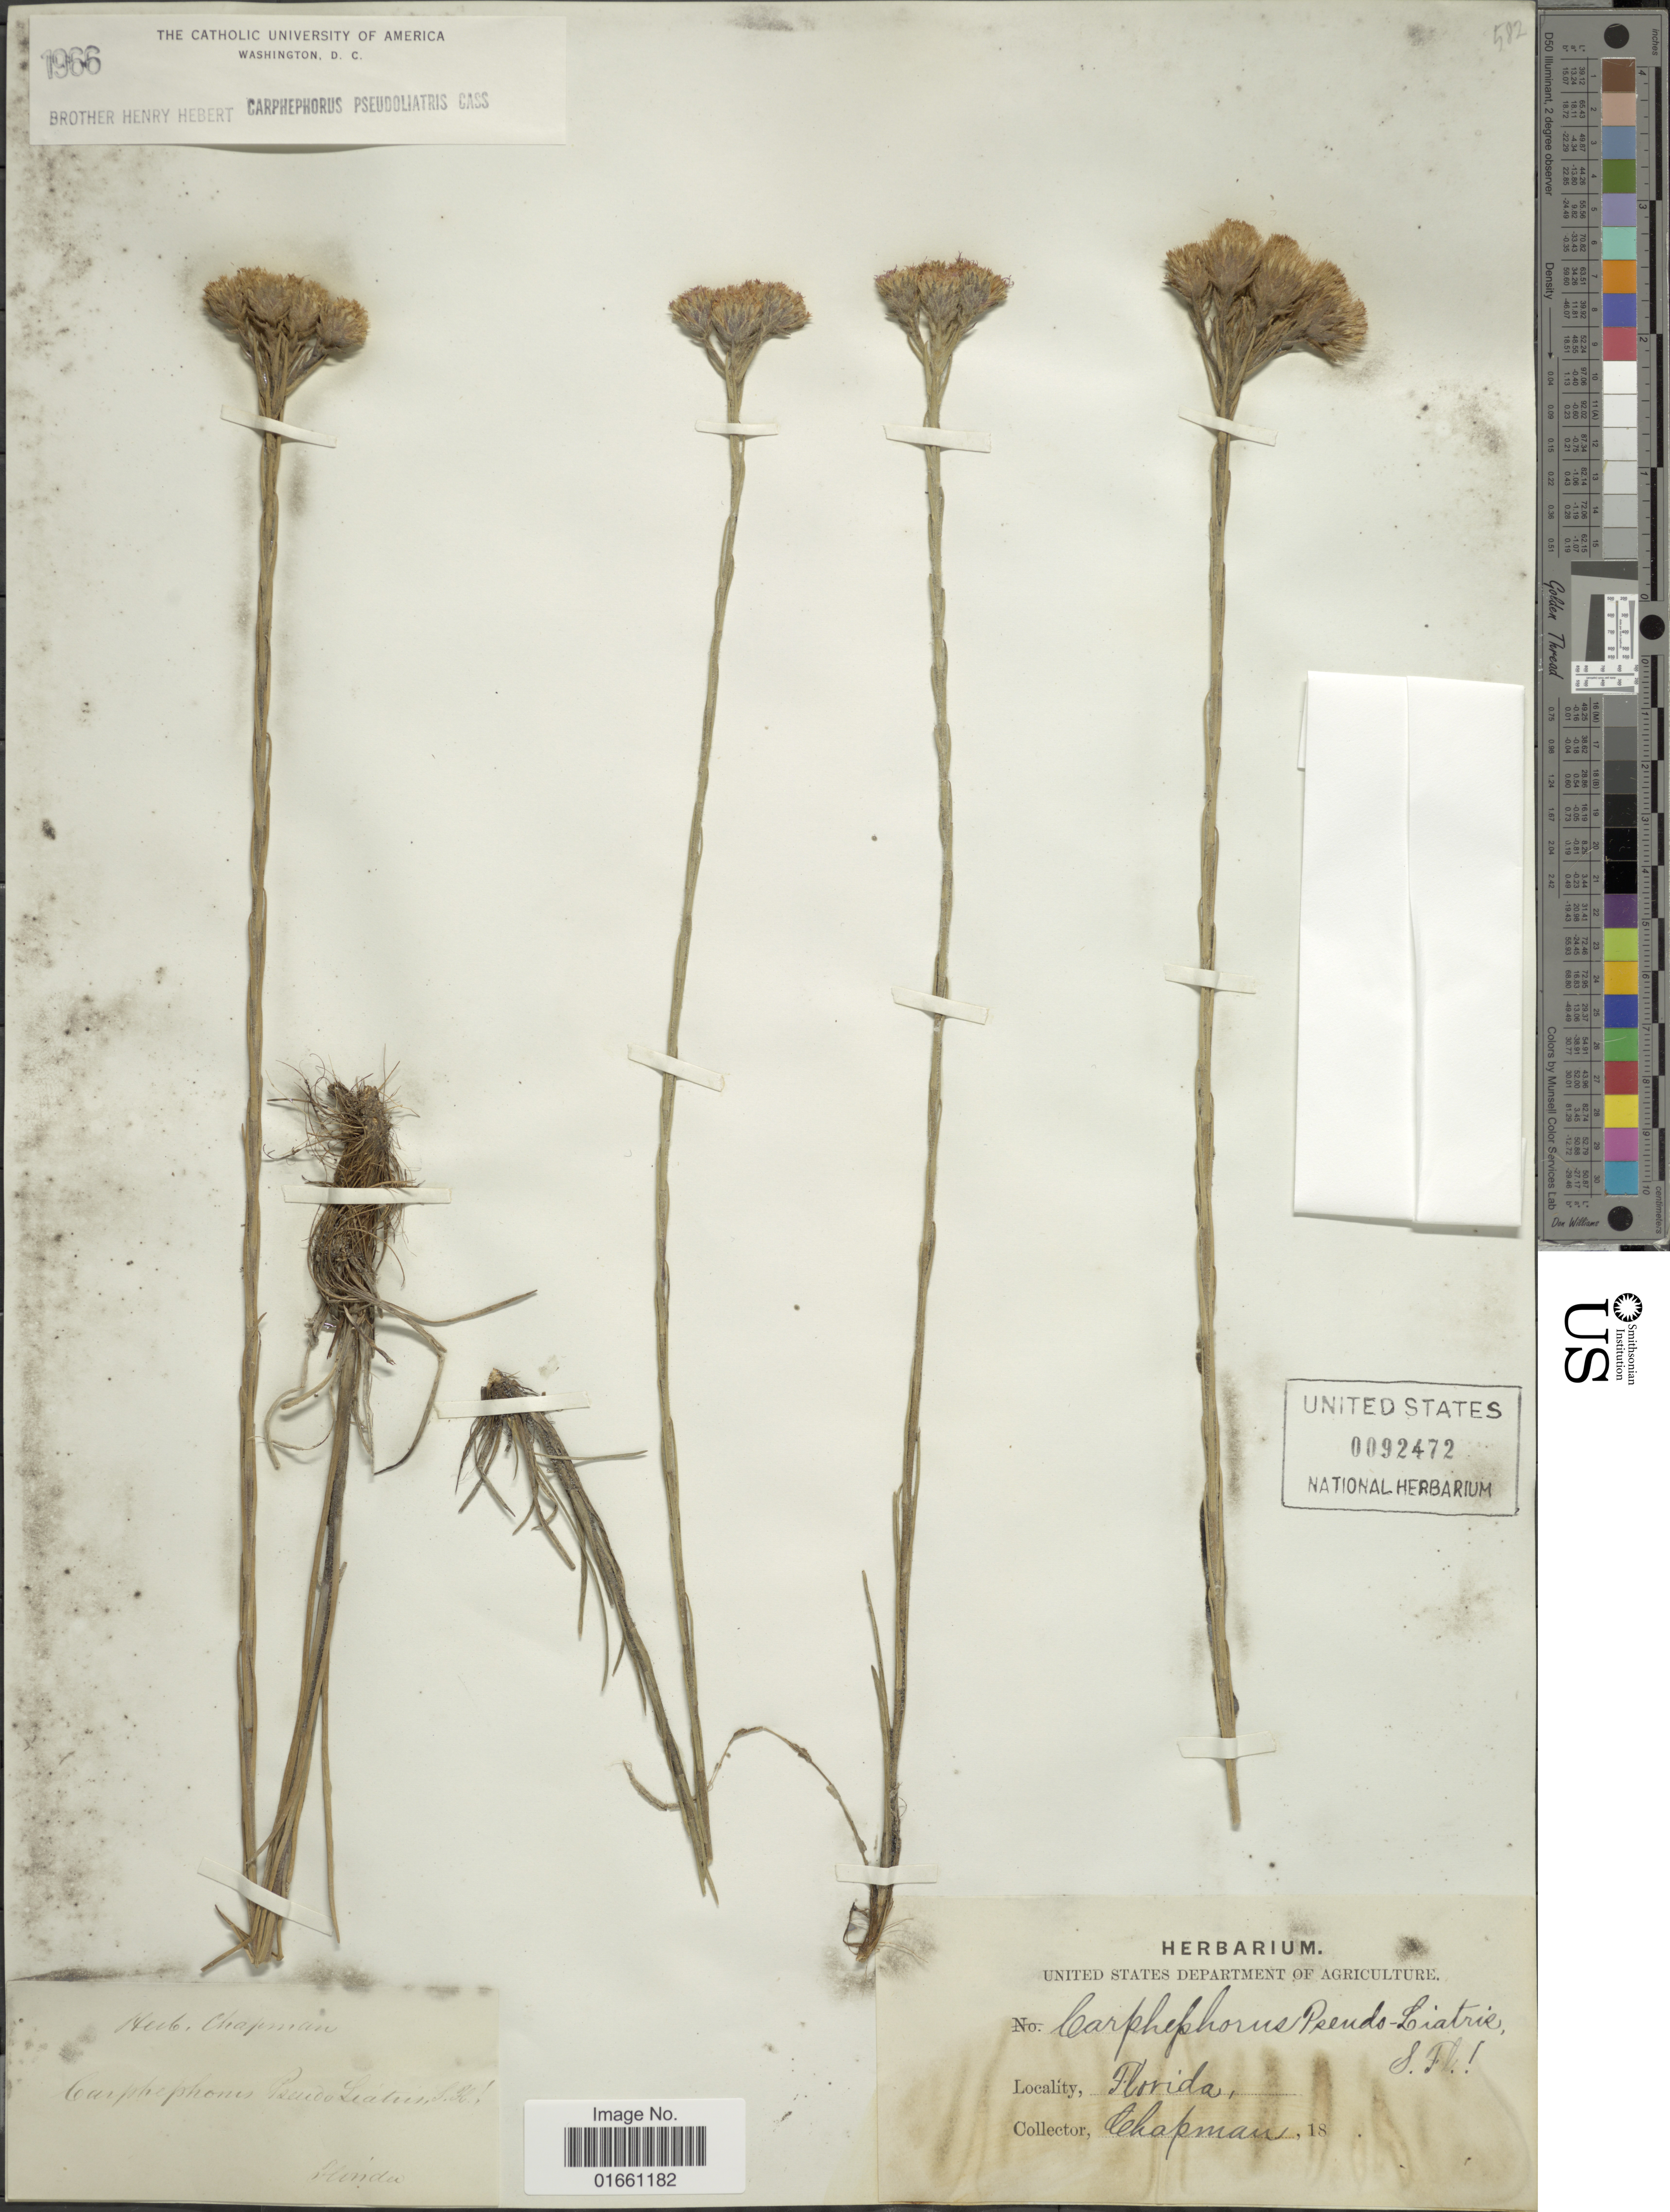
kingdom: Plantae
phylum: Tracheophyta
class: Magnoliopsida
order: Asterales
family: Asteraceae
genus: Carphephorus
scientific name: Carphephorus pseudoliatris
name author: Cass.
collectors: A. Chapman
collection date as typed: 18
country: United States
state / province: Florida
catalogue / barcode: US 92472